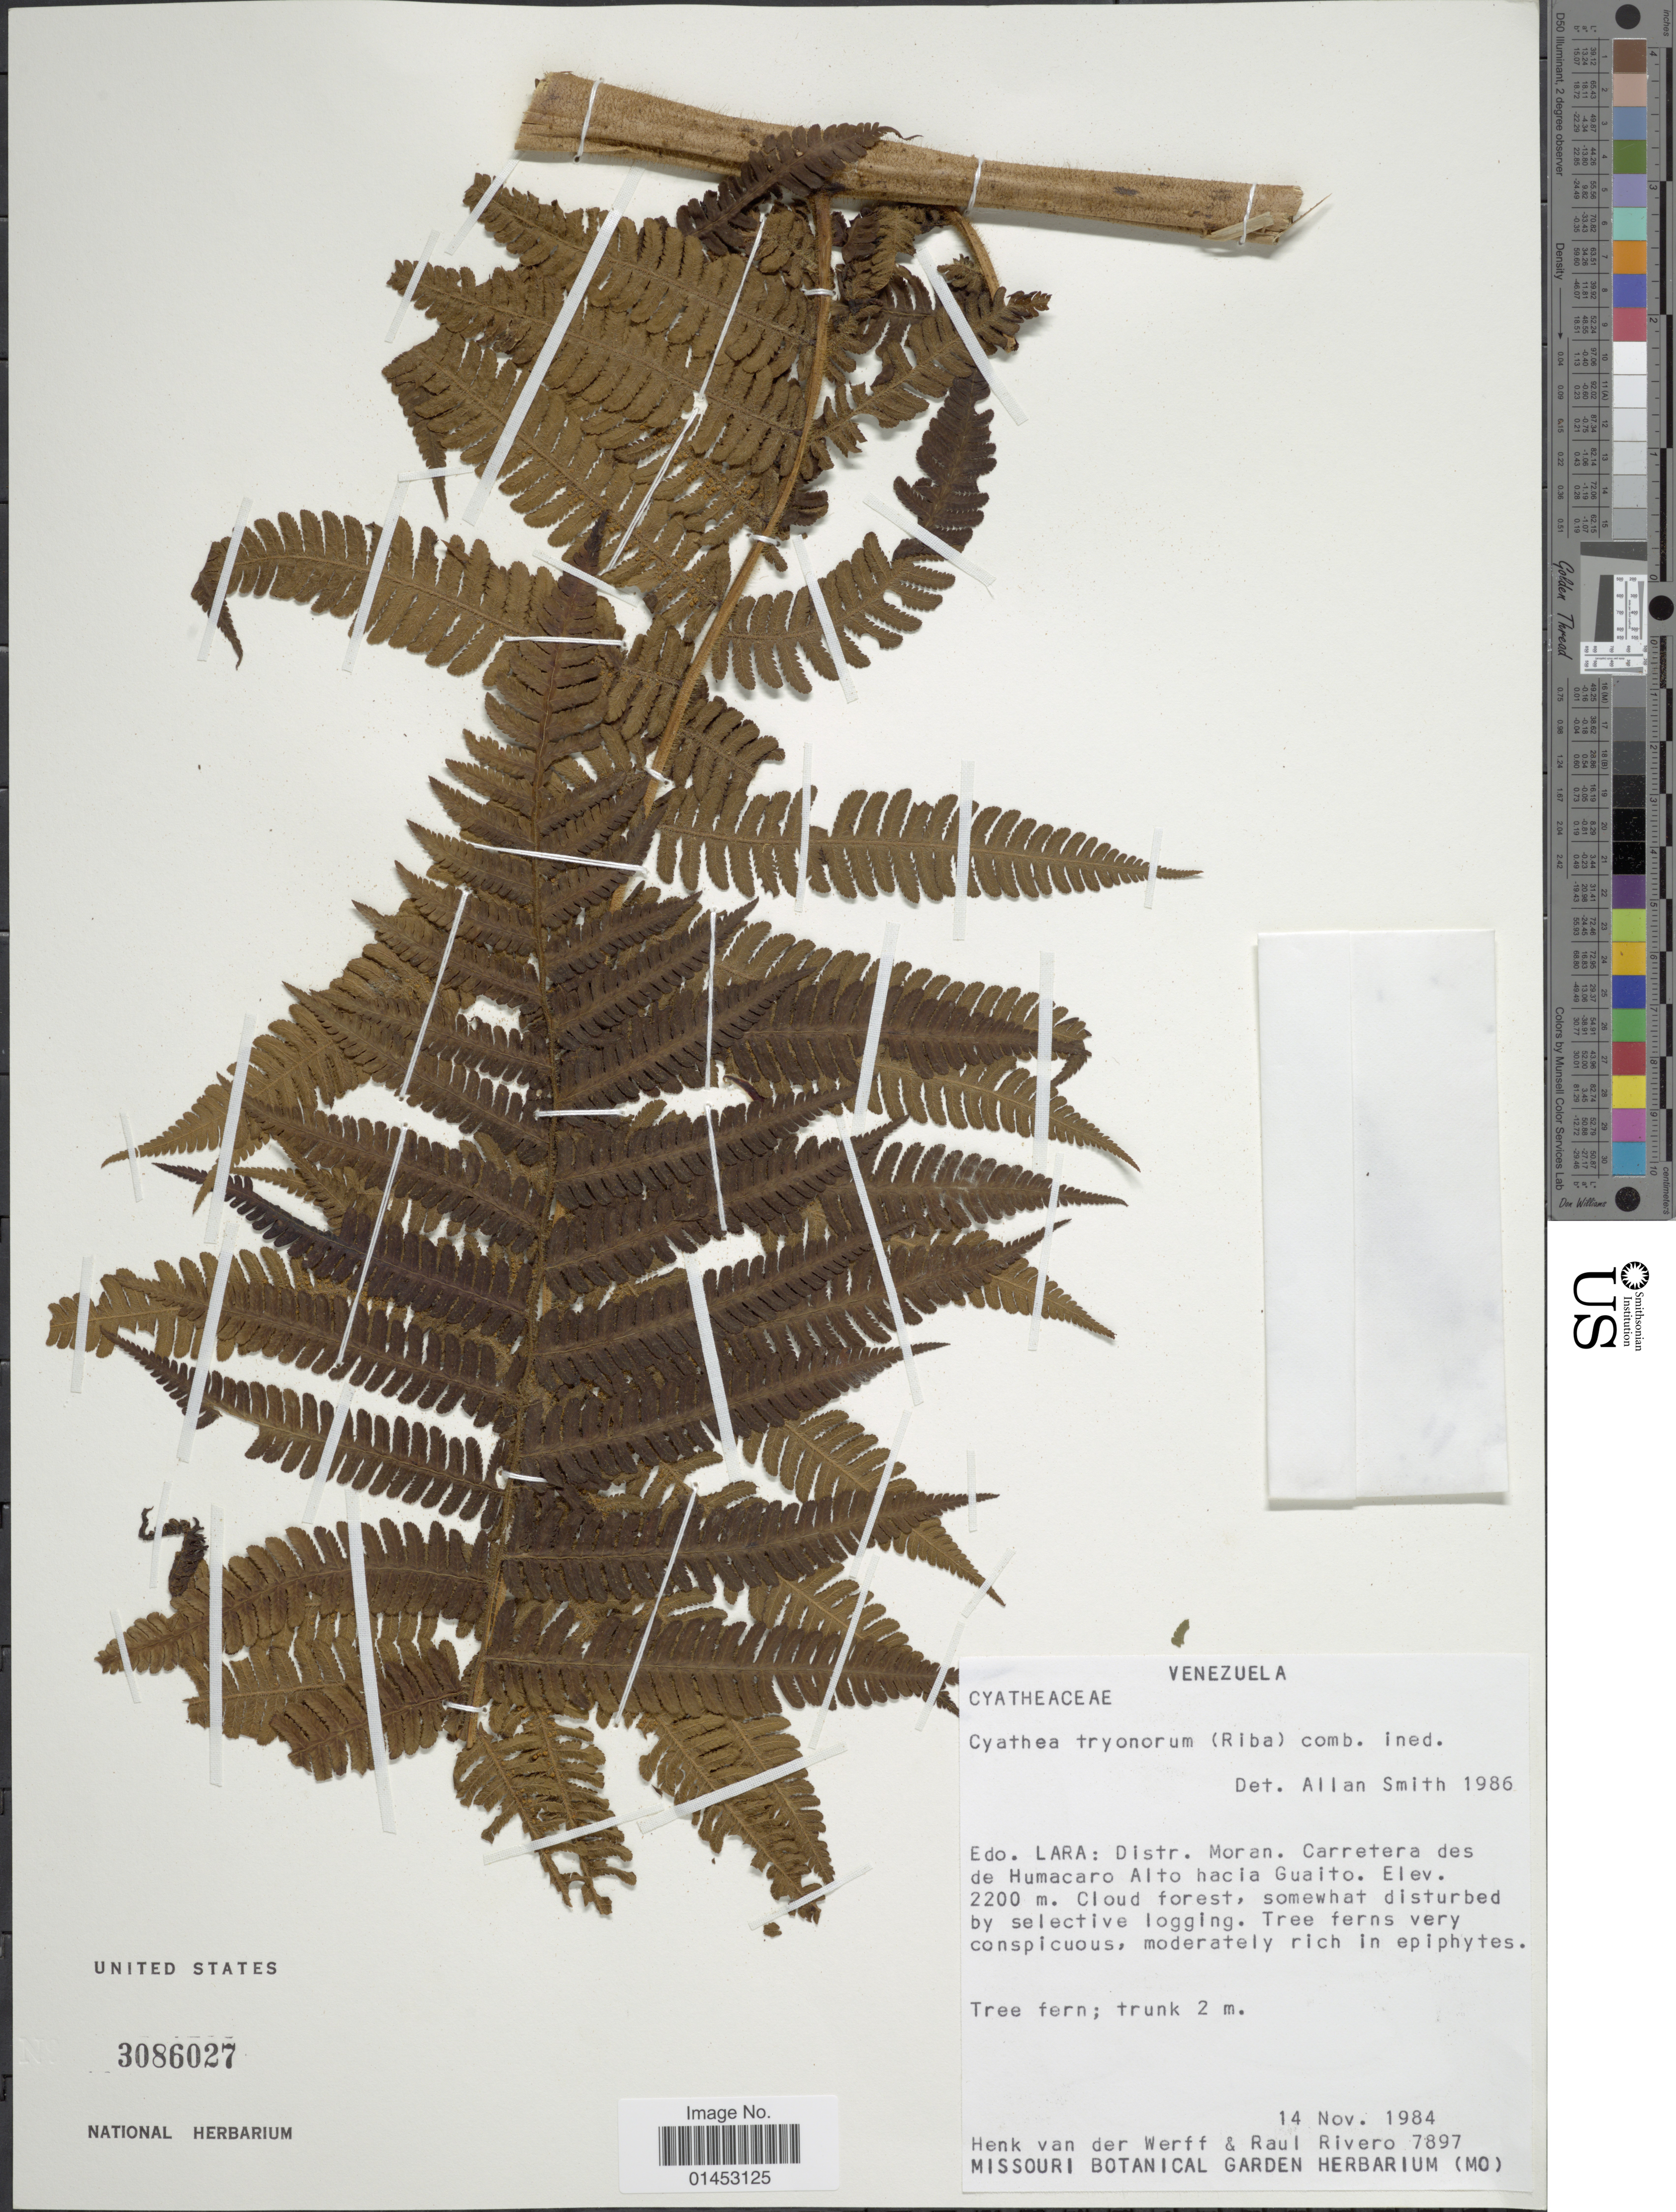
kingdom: Plantae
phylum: Tracheophyta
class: Polypodiopsida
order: Cyatheales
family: Cyatheaceae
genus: Cyathea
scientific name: Cyathea tryonorum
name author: (Riba) Lellinger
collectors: H. van der Werff & R. Rivero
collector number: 7897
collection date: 1984-11-14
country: Venezuela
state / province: Lara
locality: Edo. Lara: distr. Moran, Carretera des Humacaro Alto hacia Guaito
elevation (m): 2200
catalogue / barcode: US 3086027